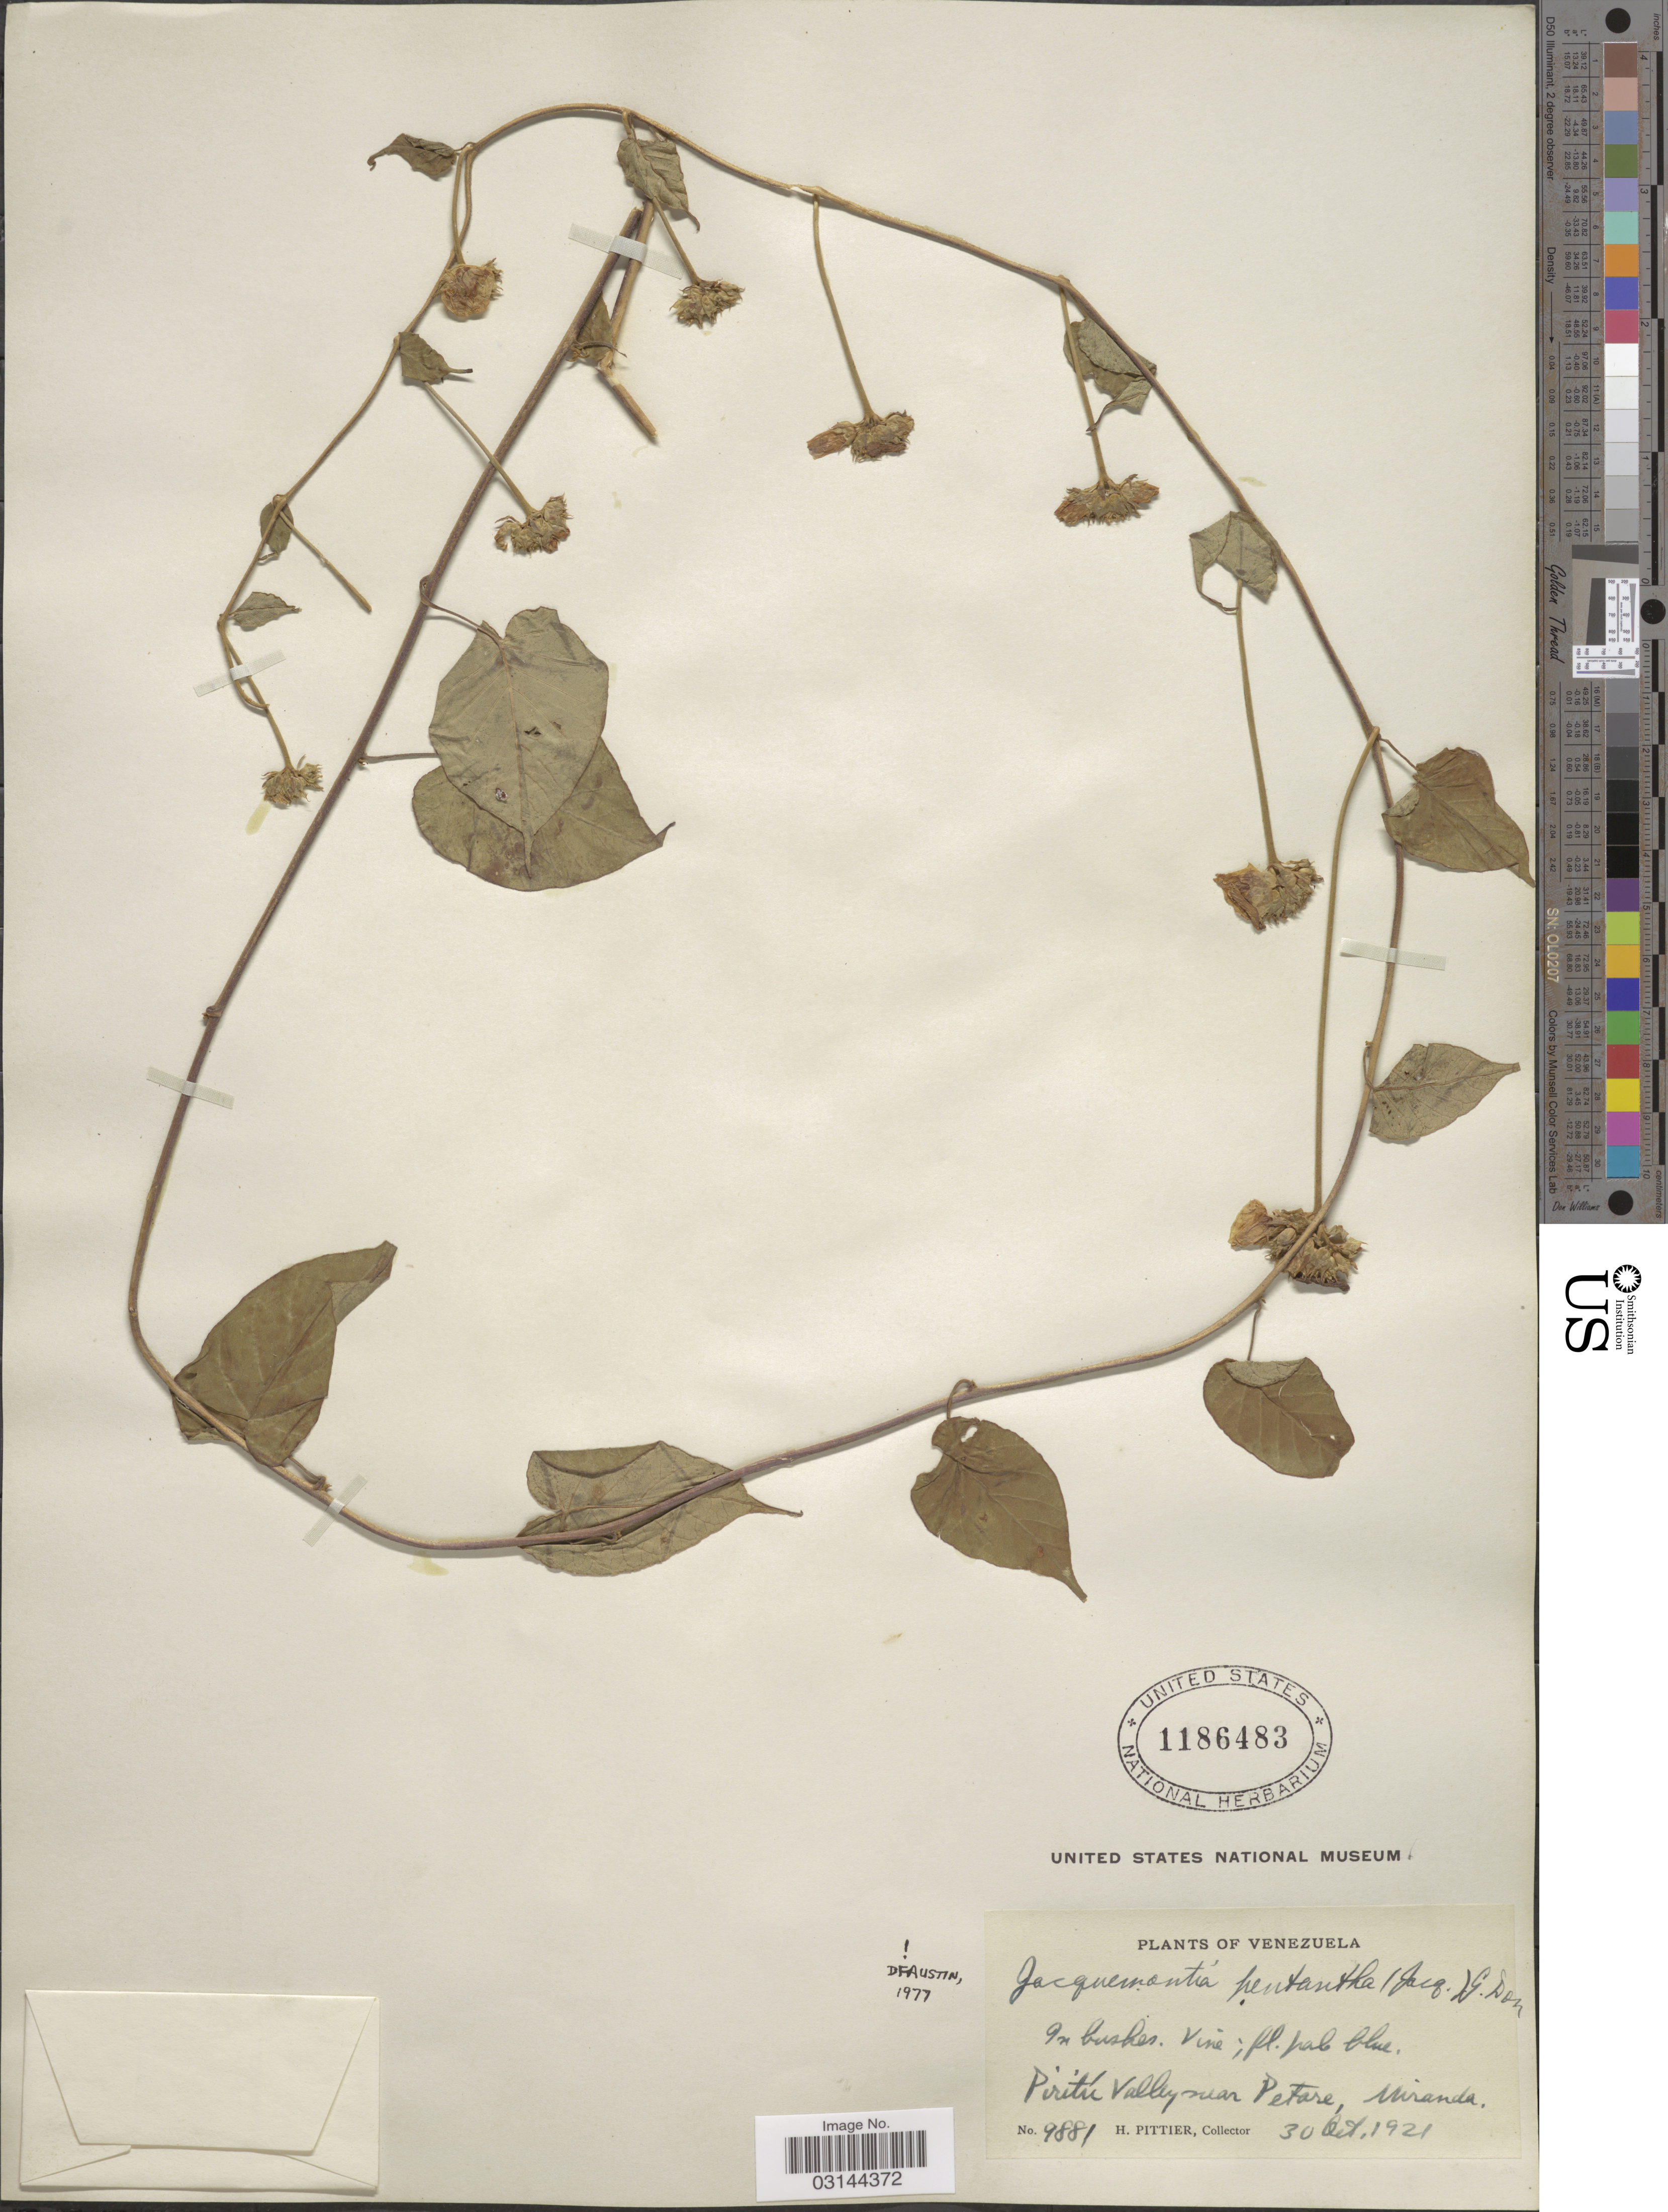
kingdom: Plantae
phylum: Tracheophyta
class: Magnoliopsida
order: Solanales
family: Convolvulaceae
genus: Jacquemontia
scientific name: Jacquemontia pentanthos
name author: (Jacq.) G. Don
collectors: H. F. Pittier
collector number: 9881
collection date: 1921-10-30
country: Venezuela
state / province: Miranda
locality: Piritú Valley near Petare, Miranda.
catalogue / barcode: US 1186483